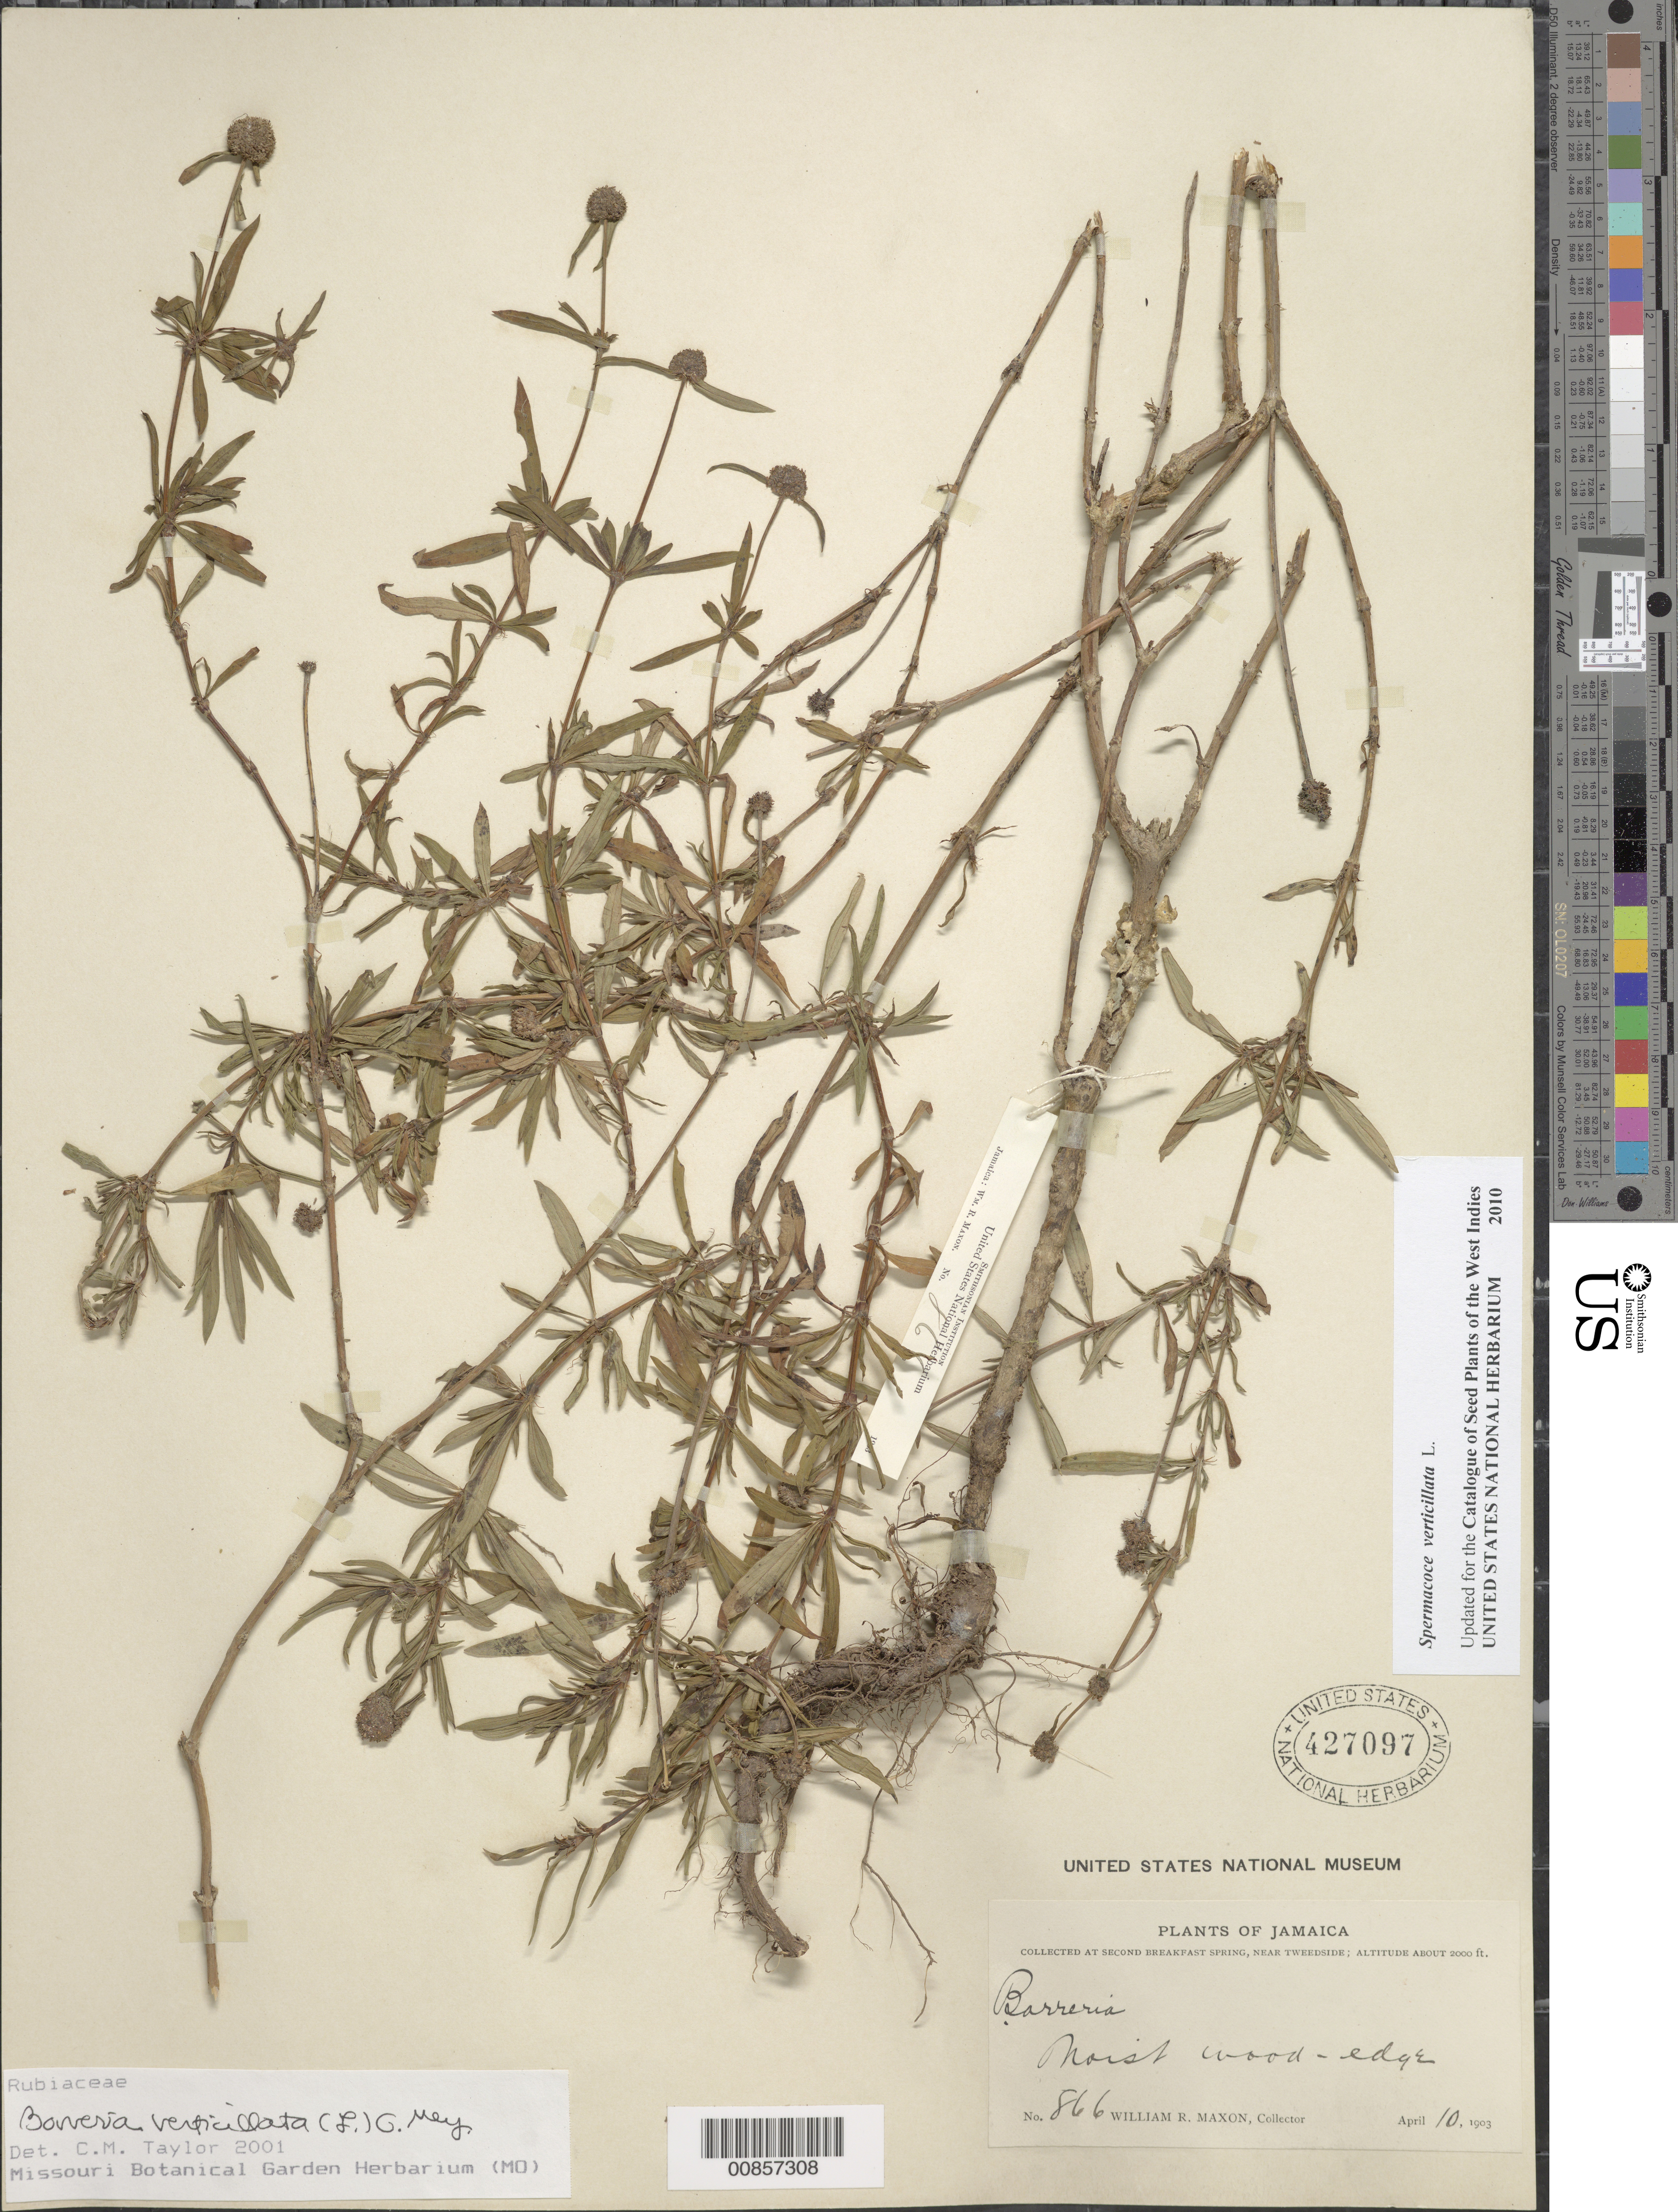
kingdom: Plantae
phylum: Tracheophyta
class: Magnoliopsida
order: Gentianales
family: Rubiaceae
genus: Spermacoce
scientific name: Spermacoce verticillata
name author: L.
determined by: Taylor, Charlotte M.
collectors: W. R. Maxon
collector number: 866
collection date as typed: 10 Apr 1903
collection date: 1903-04-10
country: Jamaica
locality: Second Breakfast Spring, near Tweedside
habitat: Moist woods- edge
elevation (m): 610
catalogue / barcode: US 427097